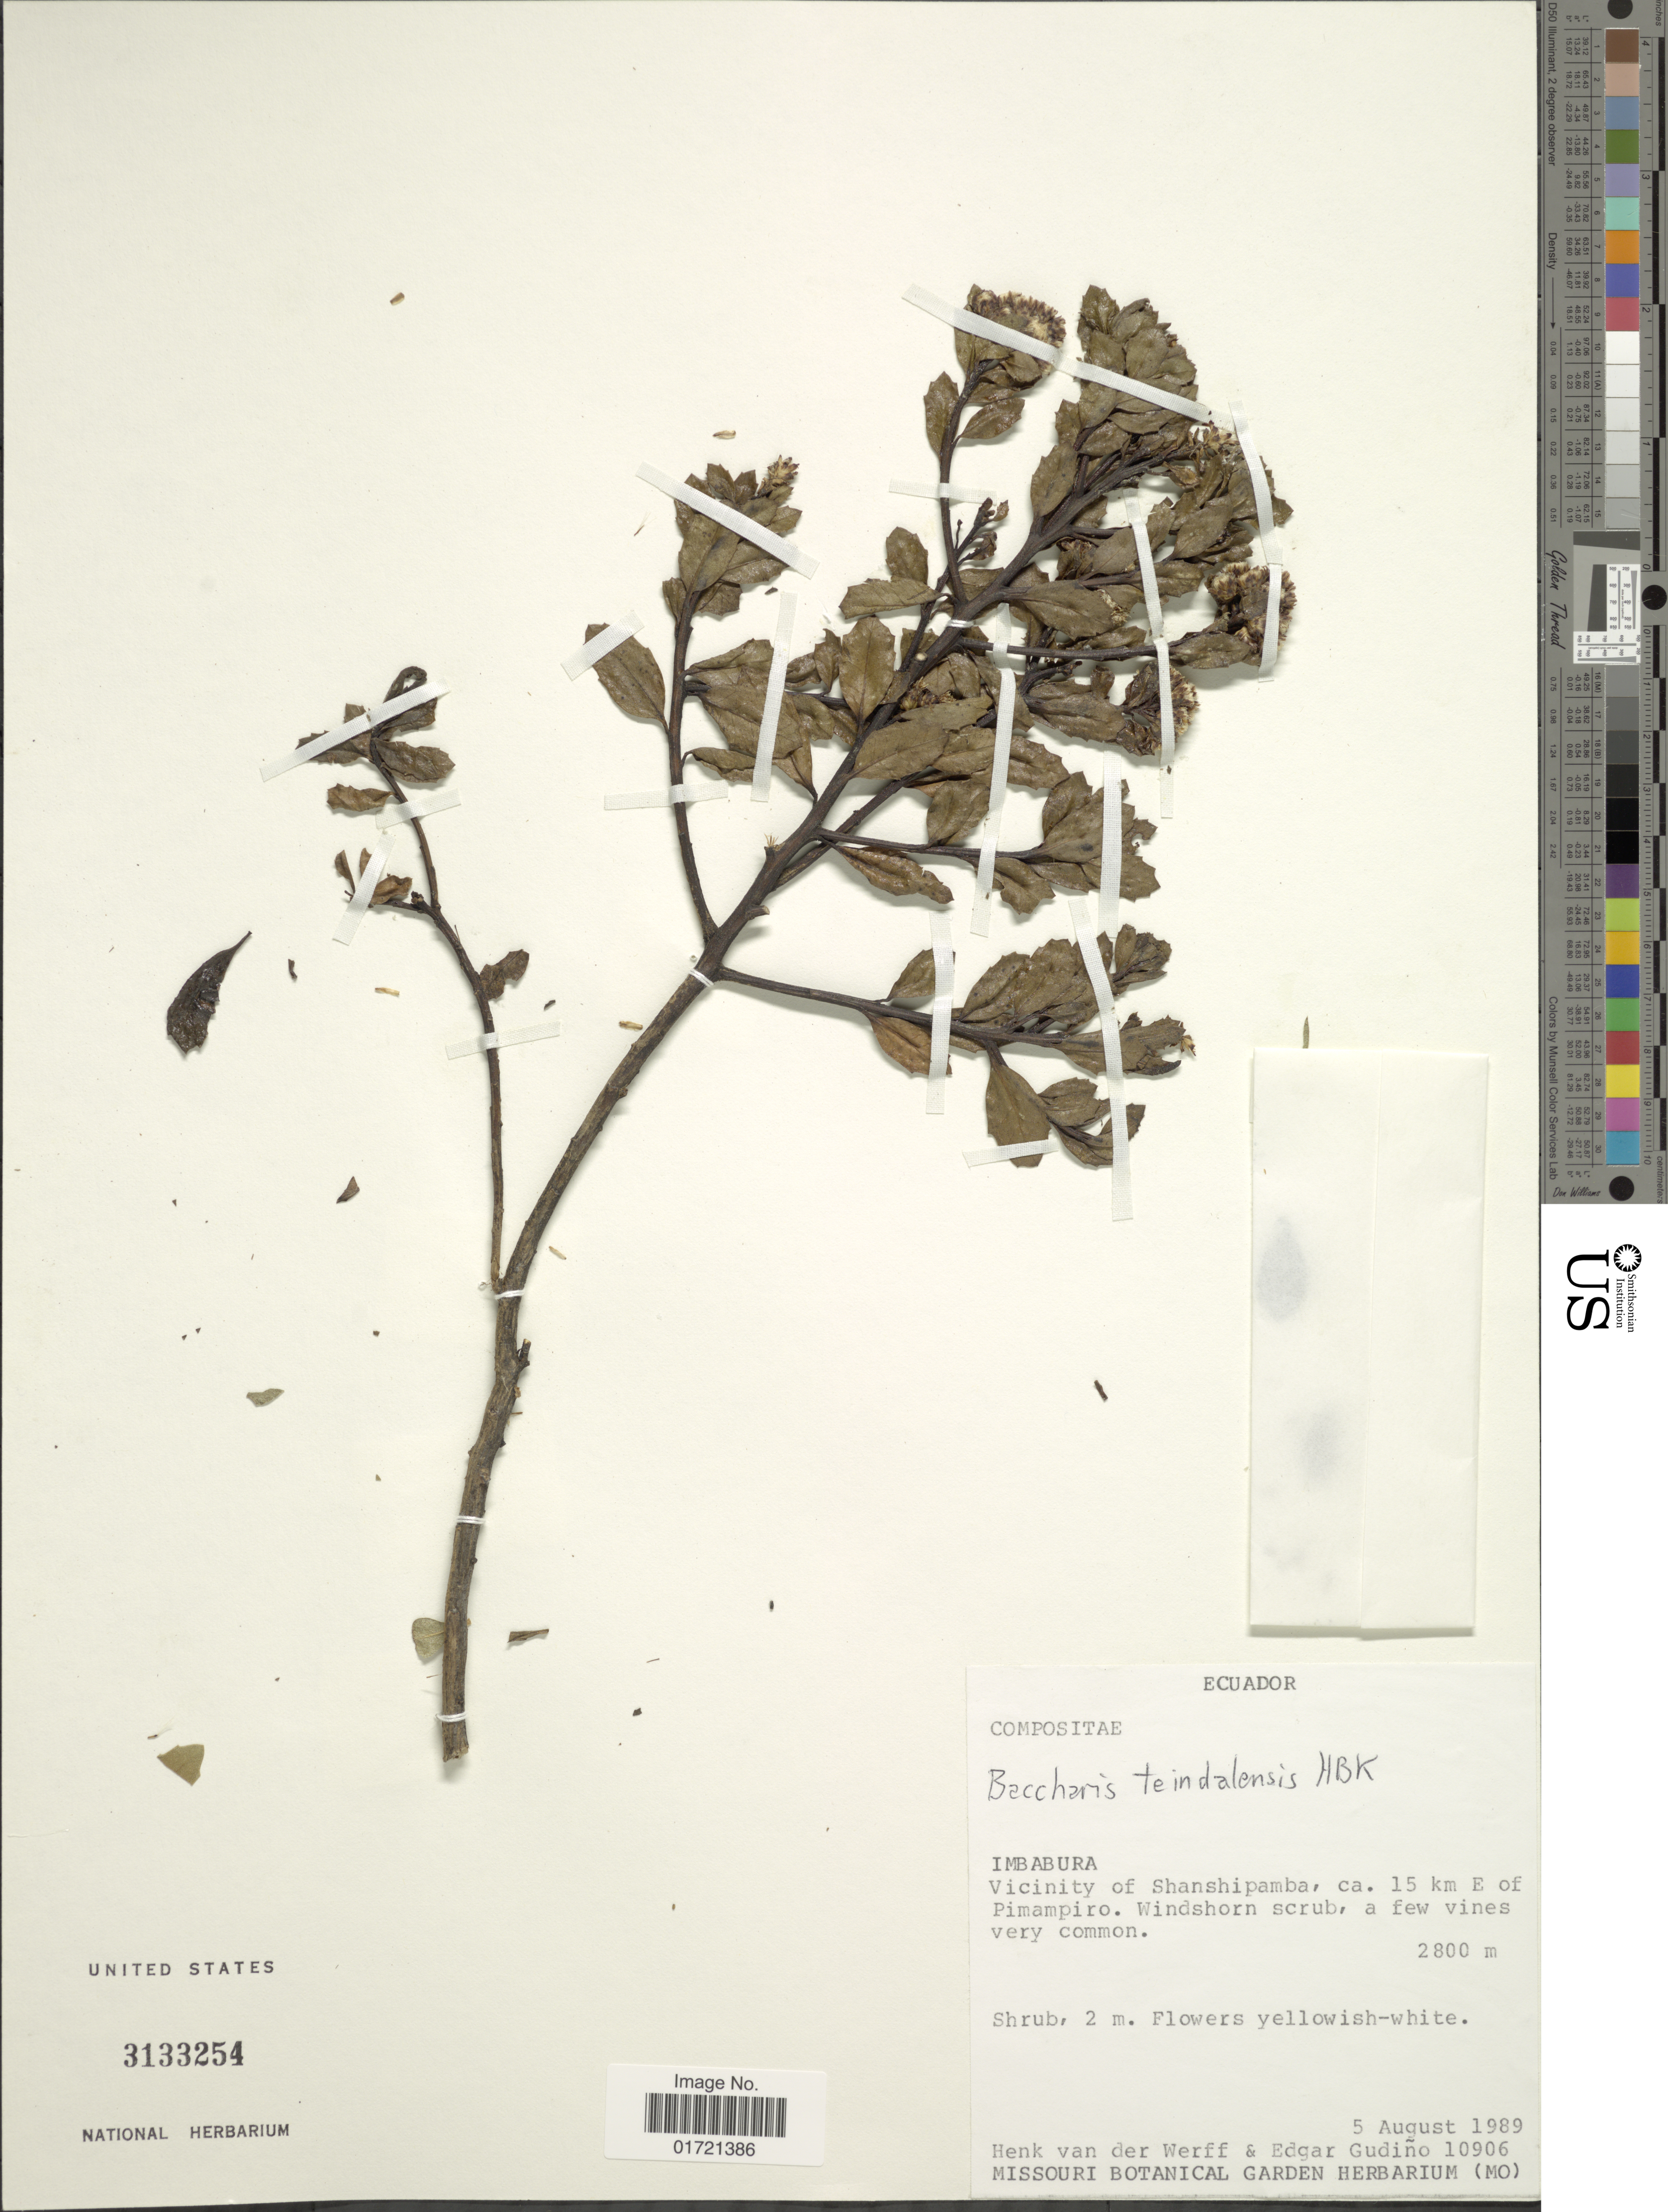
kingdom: Plantae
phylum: Tracheophyta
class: Magnoliopsida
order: Asterales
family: Asteraceae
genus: Baccharis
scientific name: Baccharis teindalensis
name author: Kunth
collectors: H. van der Werff & E. Gudiño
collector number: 10906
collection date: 1989-08-05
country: Ecuador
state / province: Imbabura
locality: Imbabura. Vicinity of Shanshipamba, ca. 15 km E of Pimampiro. Windshorn scrub, a few vines very common.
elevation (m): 2800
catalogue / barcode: US 3133254